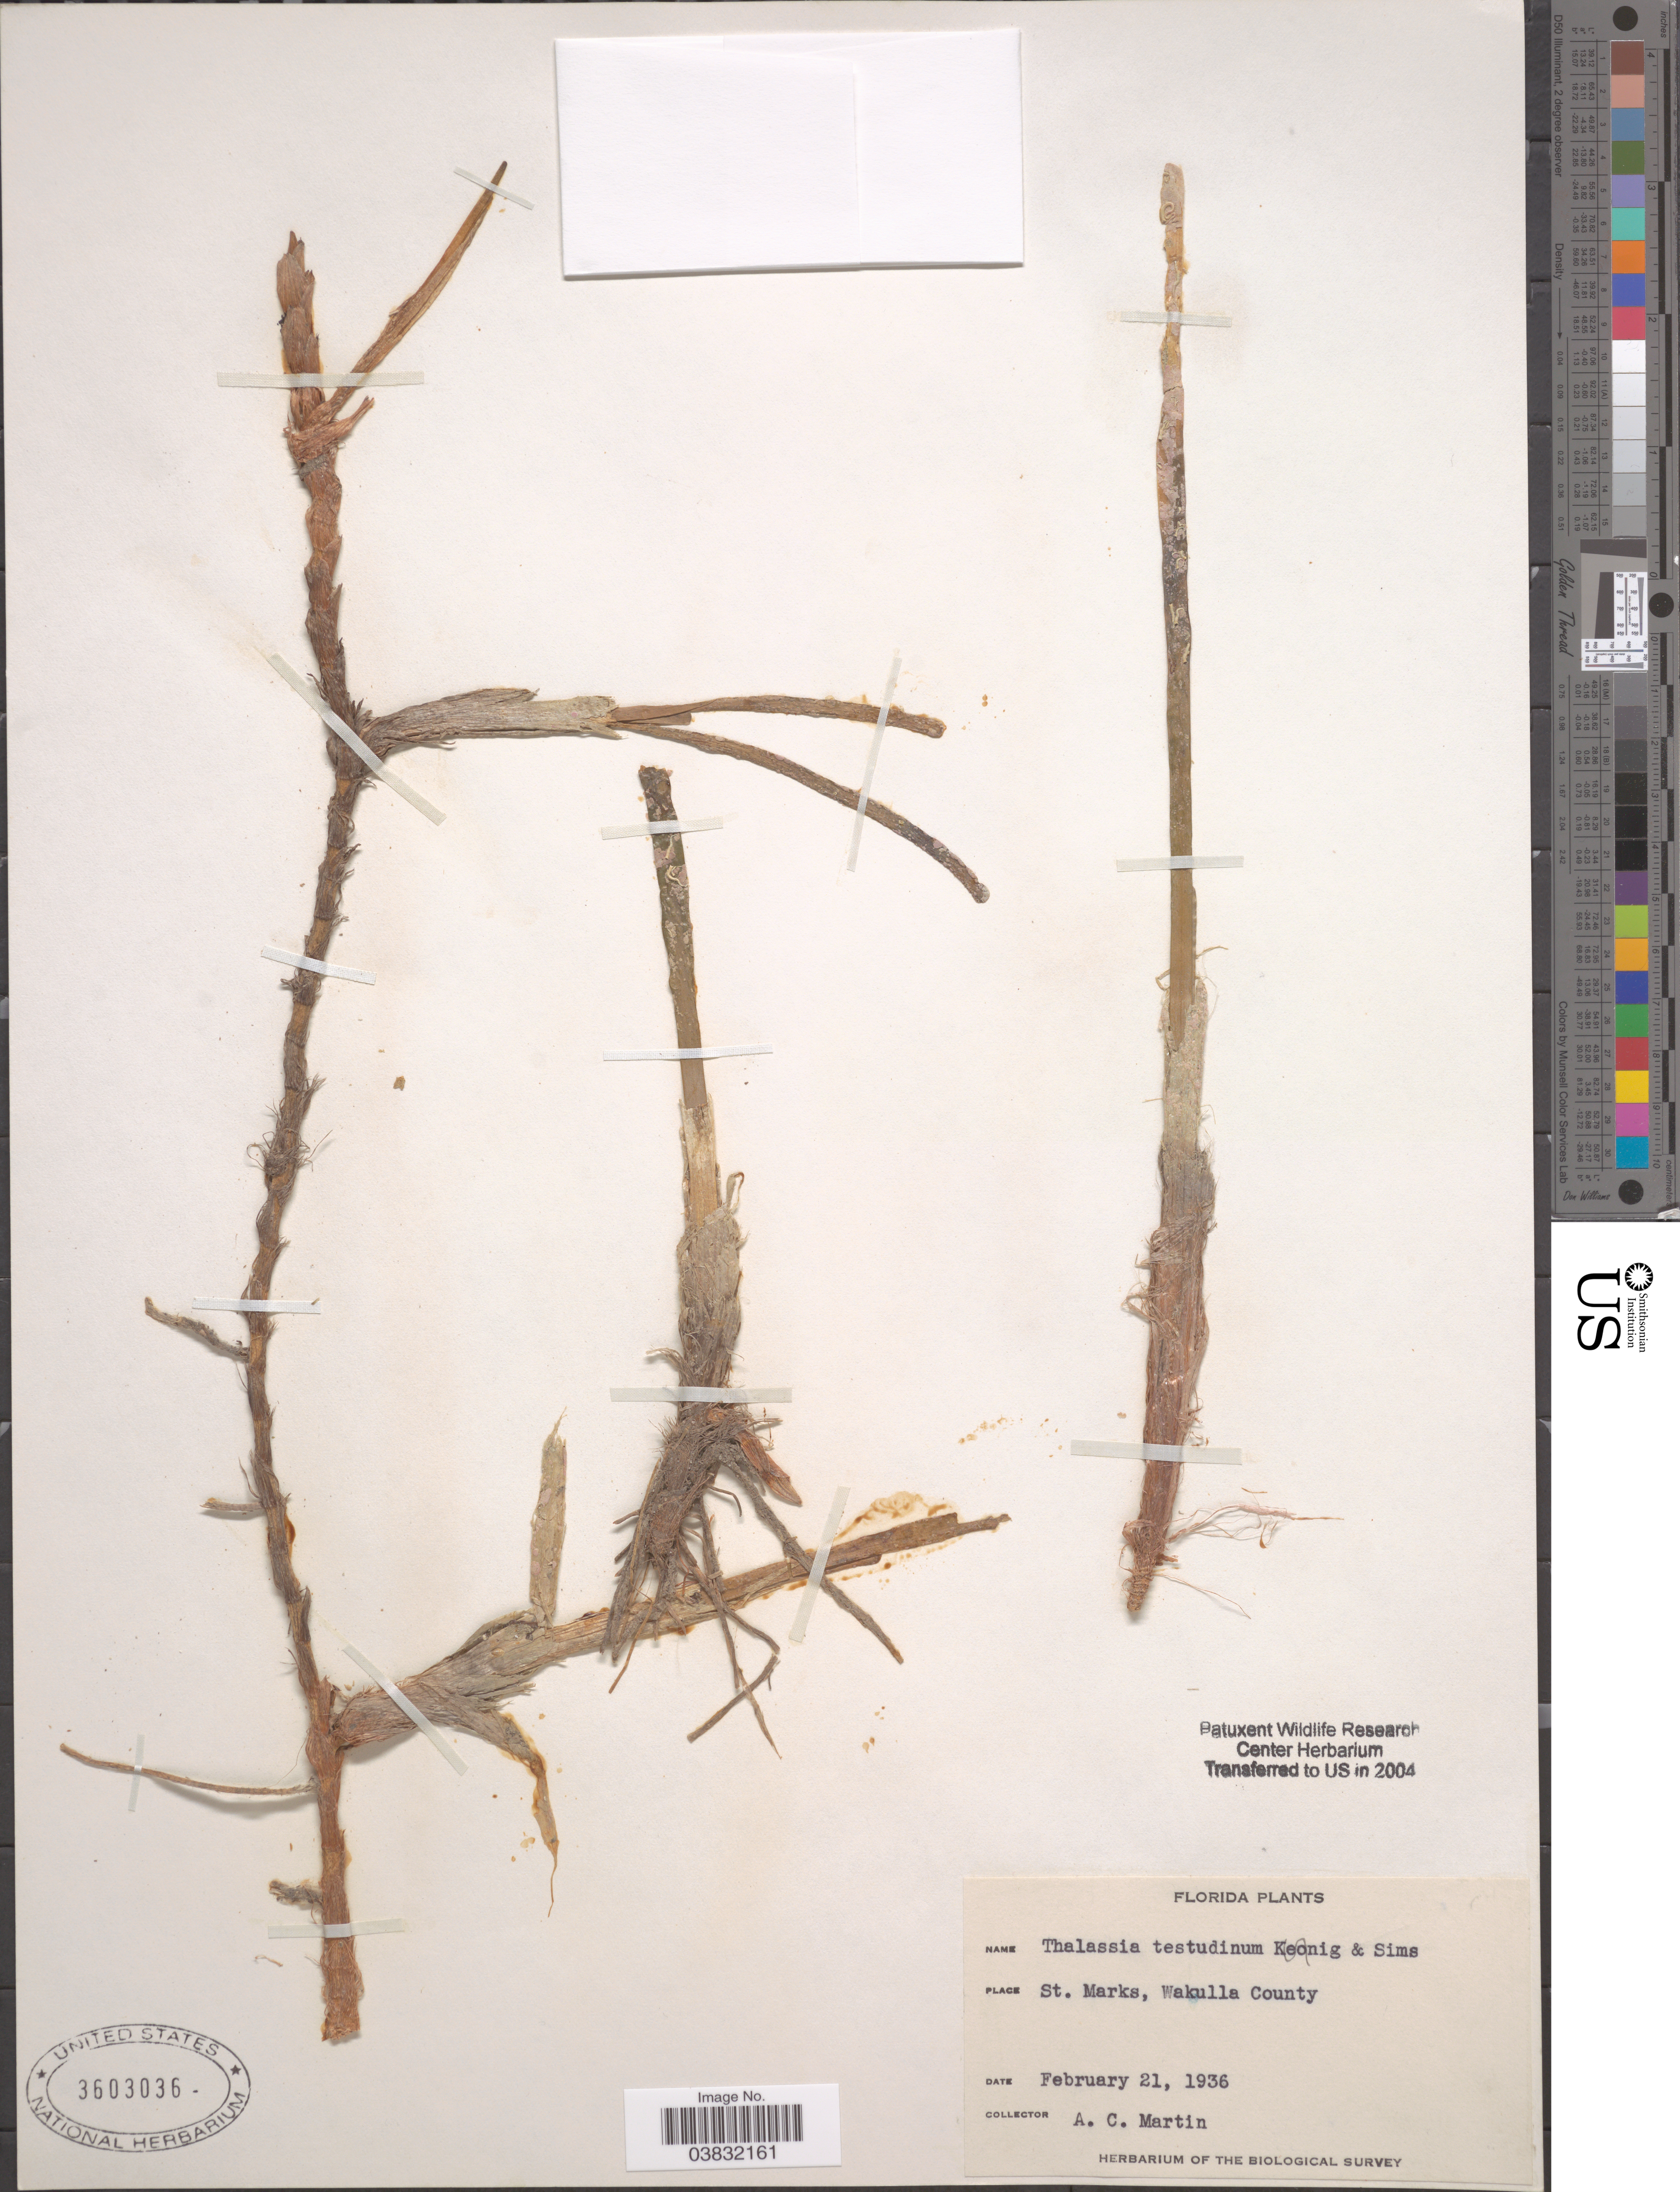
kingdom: Plantae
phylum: Tracheophyta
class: Liliopsida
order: Alismatales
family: Hydrocharitaceae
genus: Thalassia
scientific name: Thalassia testudinum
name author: Banks & Sol. ex K.D. Koenig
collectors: A. C. Martin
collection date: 1936-02-21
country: United States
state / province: Florida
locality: St. Marks, Wakulla County.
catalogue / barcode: US 3603036